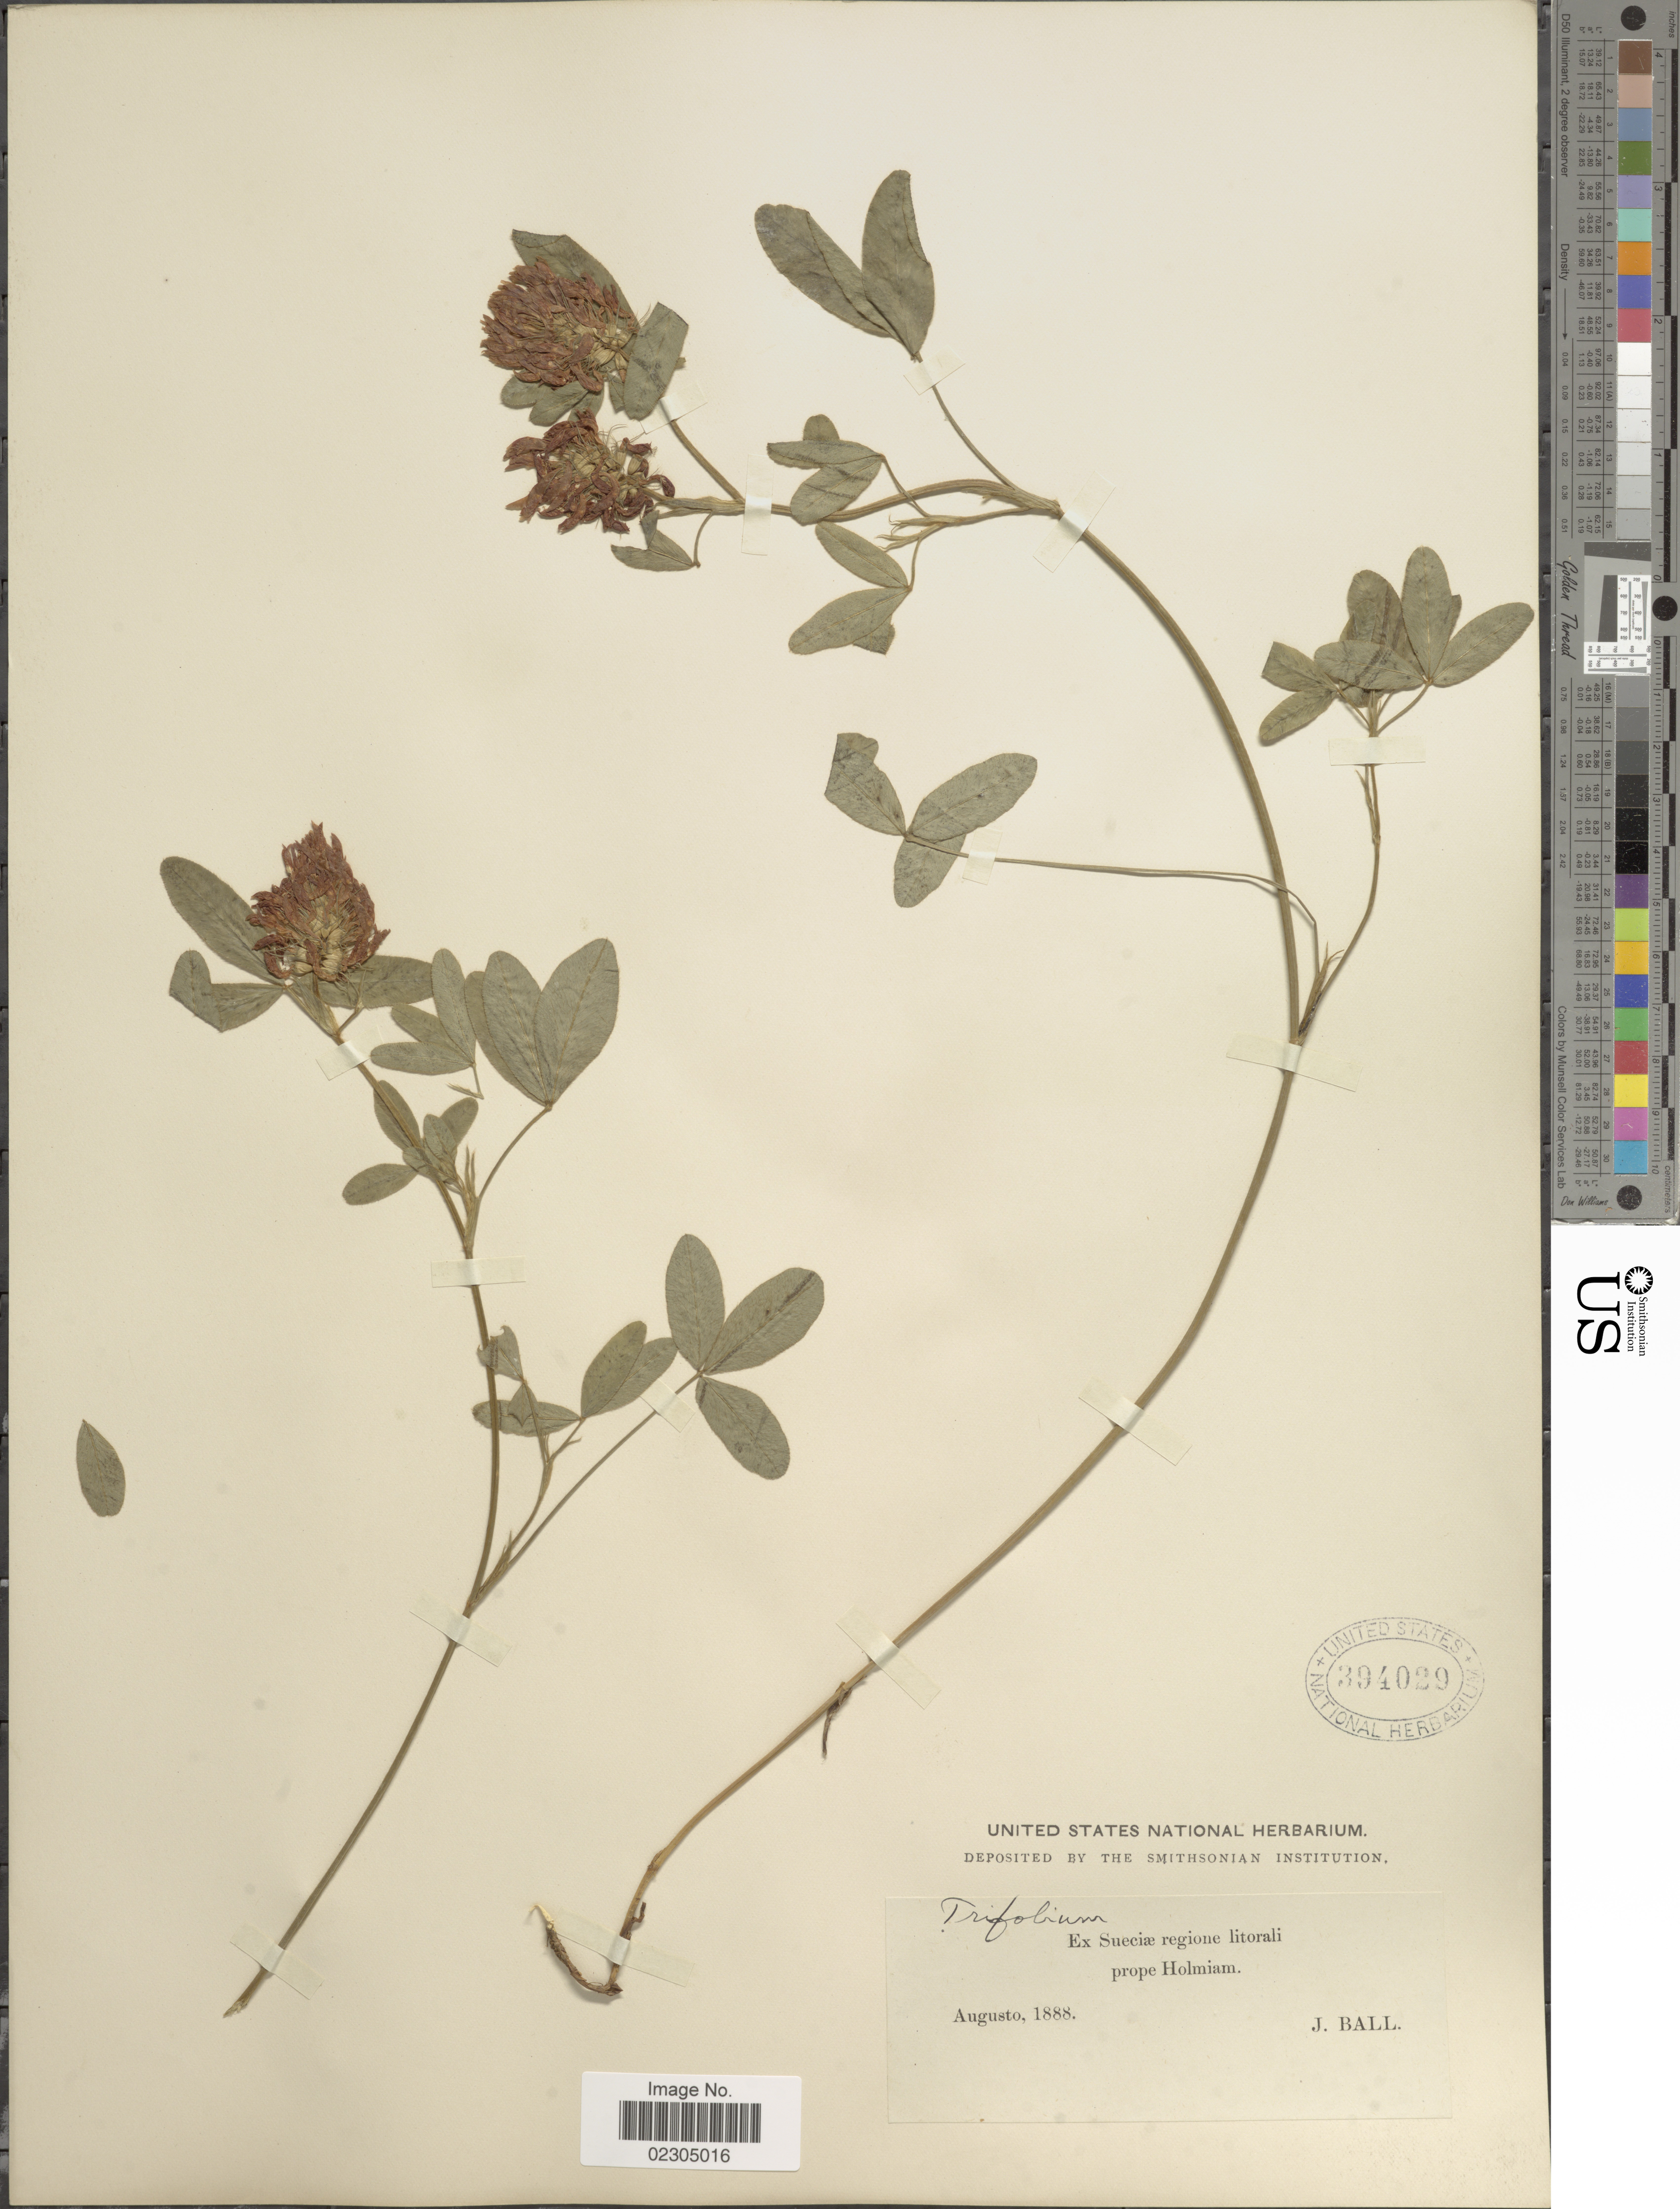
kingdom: Plantae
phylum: Tracheophyta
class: Magnoliopsida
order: Fabales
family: Fabaceae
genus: Trifolium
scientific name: Trifolium sp.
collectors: J. Ball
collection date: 1888-08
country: Sweden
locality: Ex Sueciae regione litorali prope Holmiam.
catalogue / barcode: US 394029